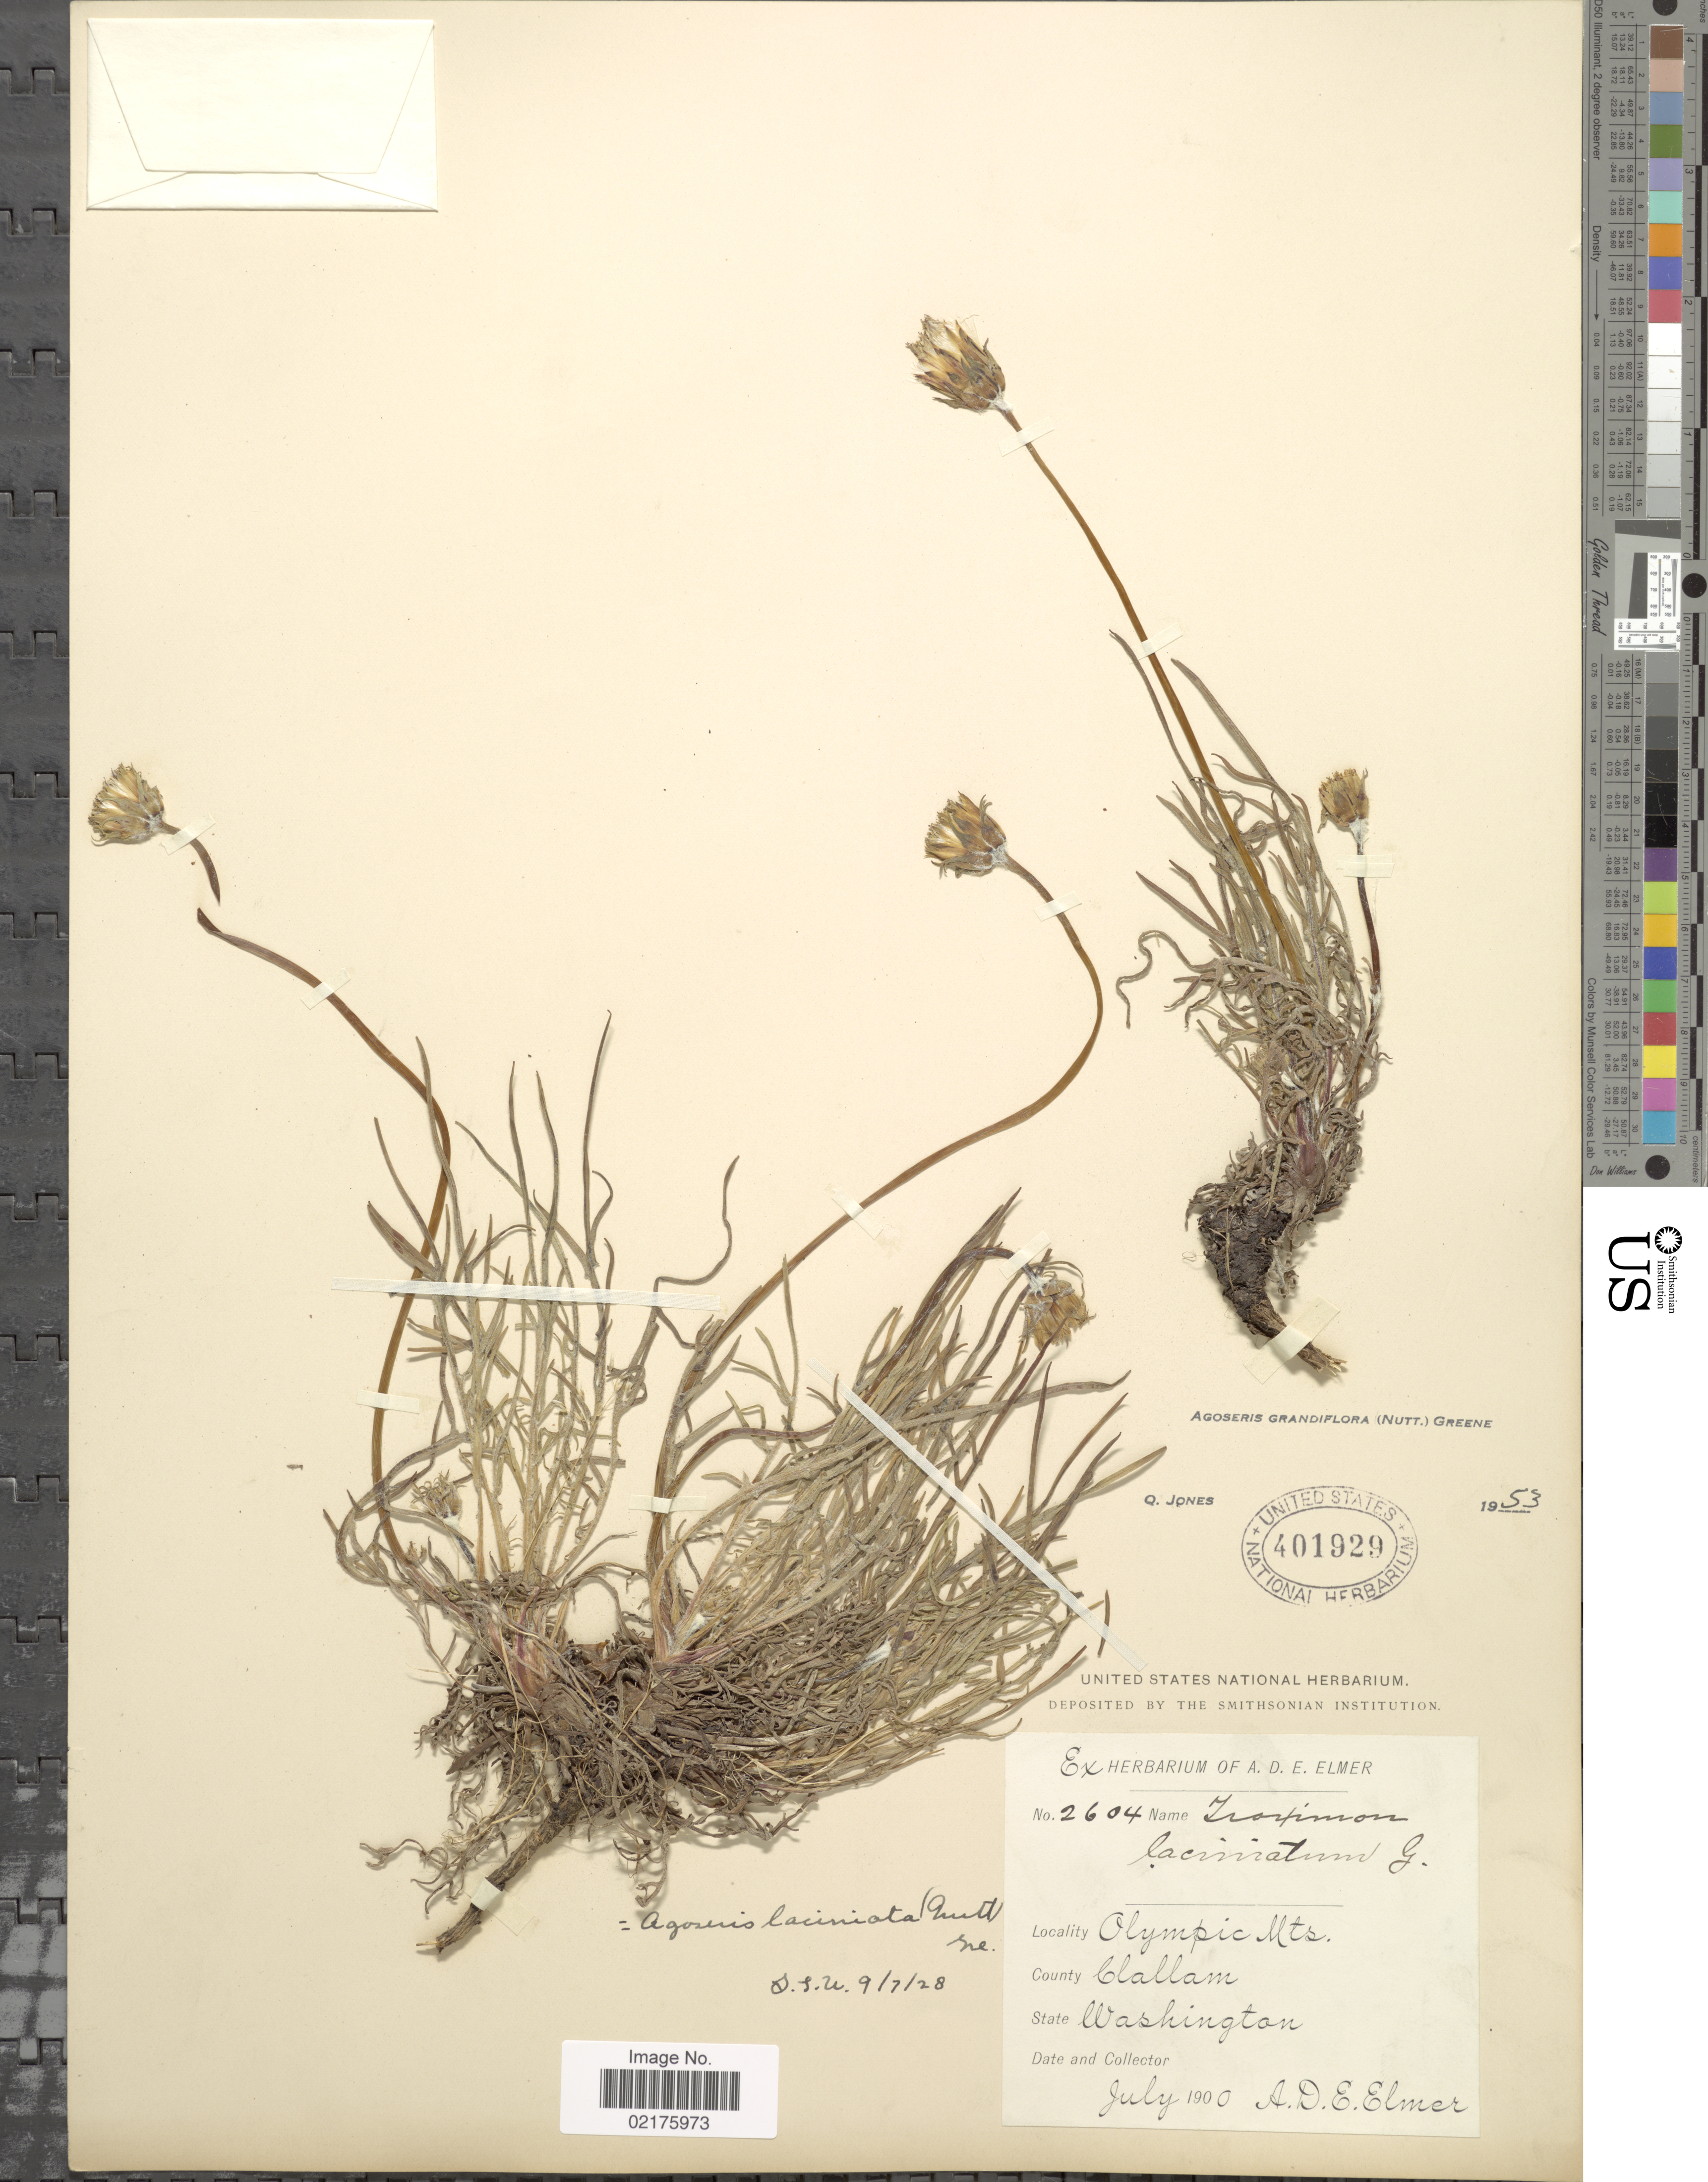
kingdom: Plantae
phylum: Tracheophyta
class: Magnoliopsida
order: Asterales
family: Asteraceae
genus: Agoseris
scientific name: Agoseris grandiflora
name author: (Nutt.) Greene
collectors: A. D. E. Elmer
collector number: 2604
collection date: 1900-07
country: United States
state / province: Washington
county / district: Clallam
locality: Olympic Mts., Glallam County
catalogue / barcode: US 401929